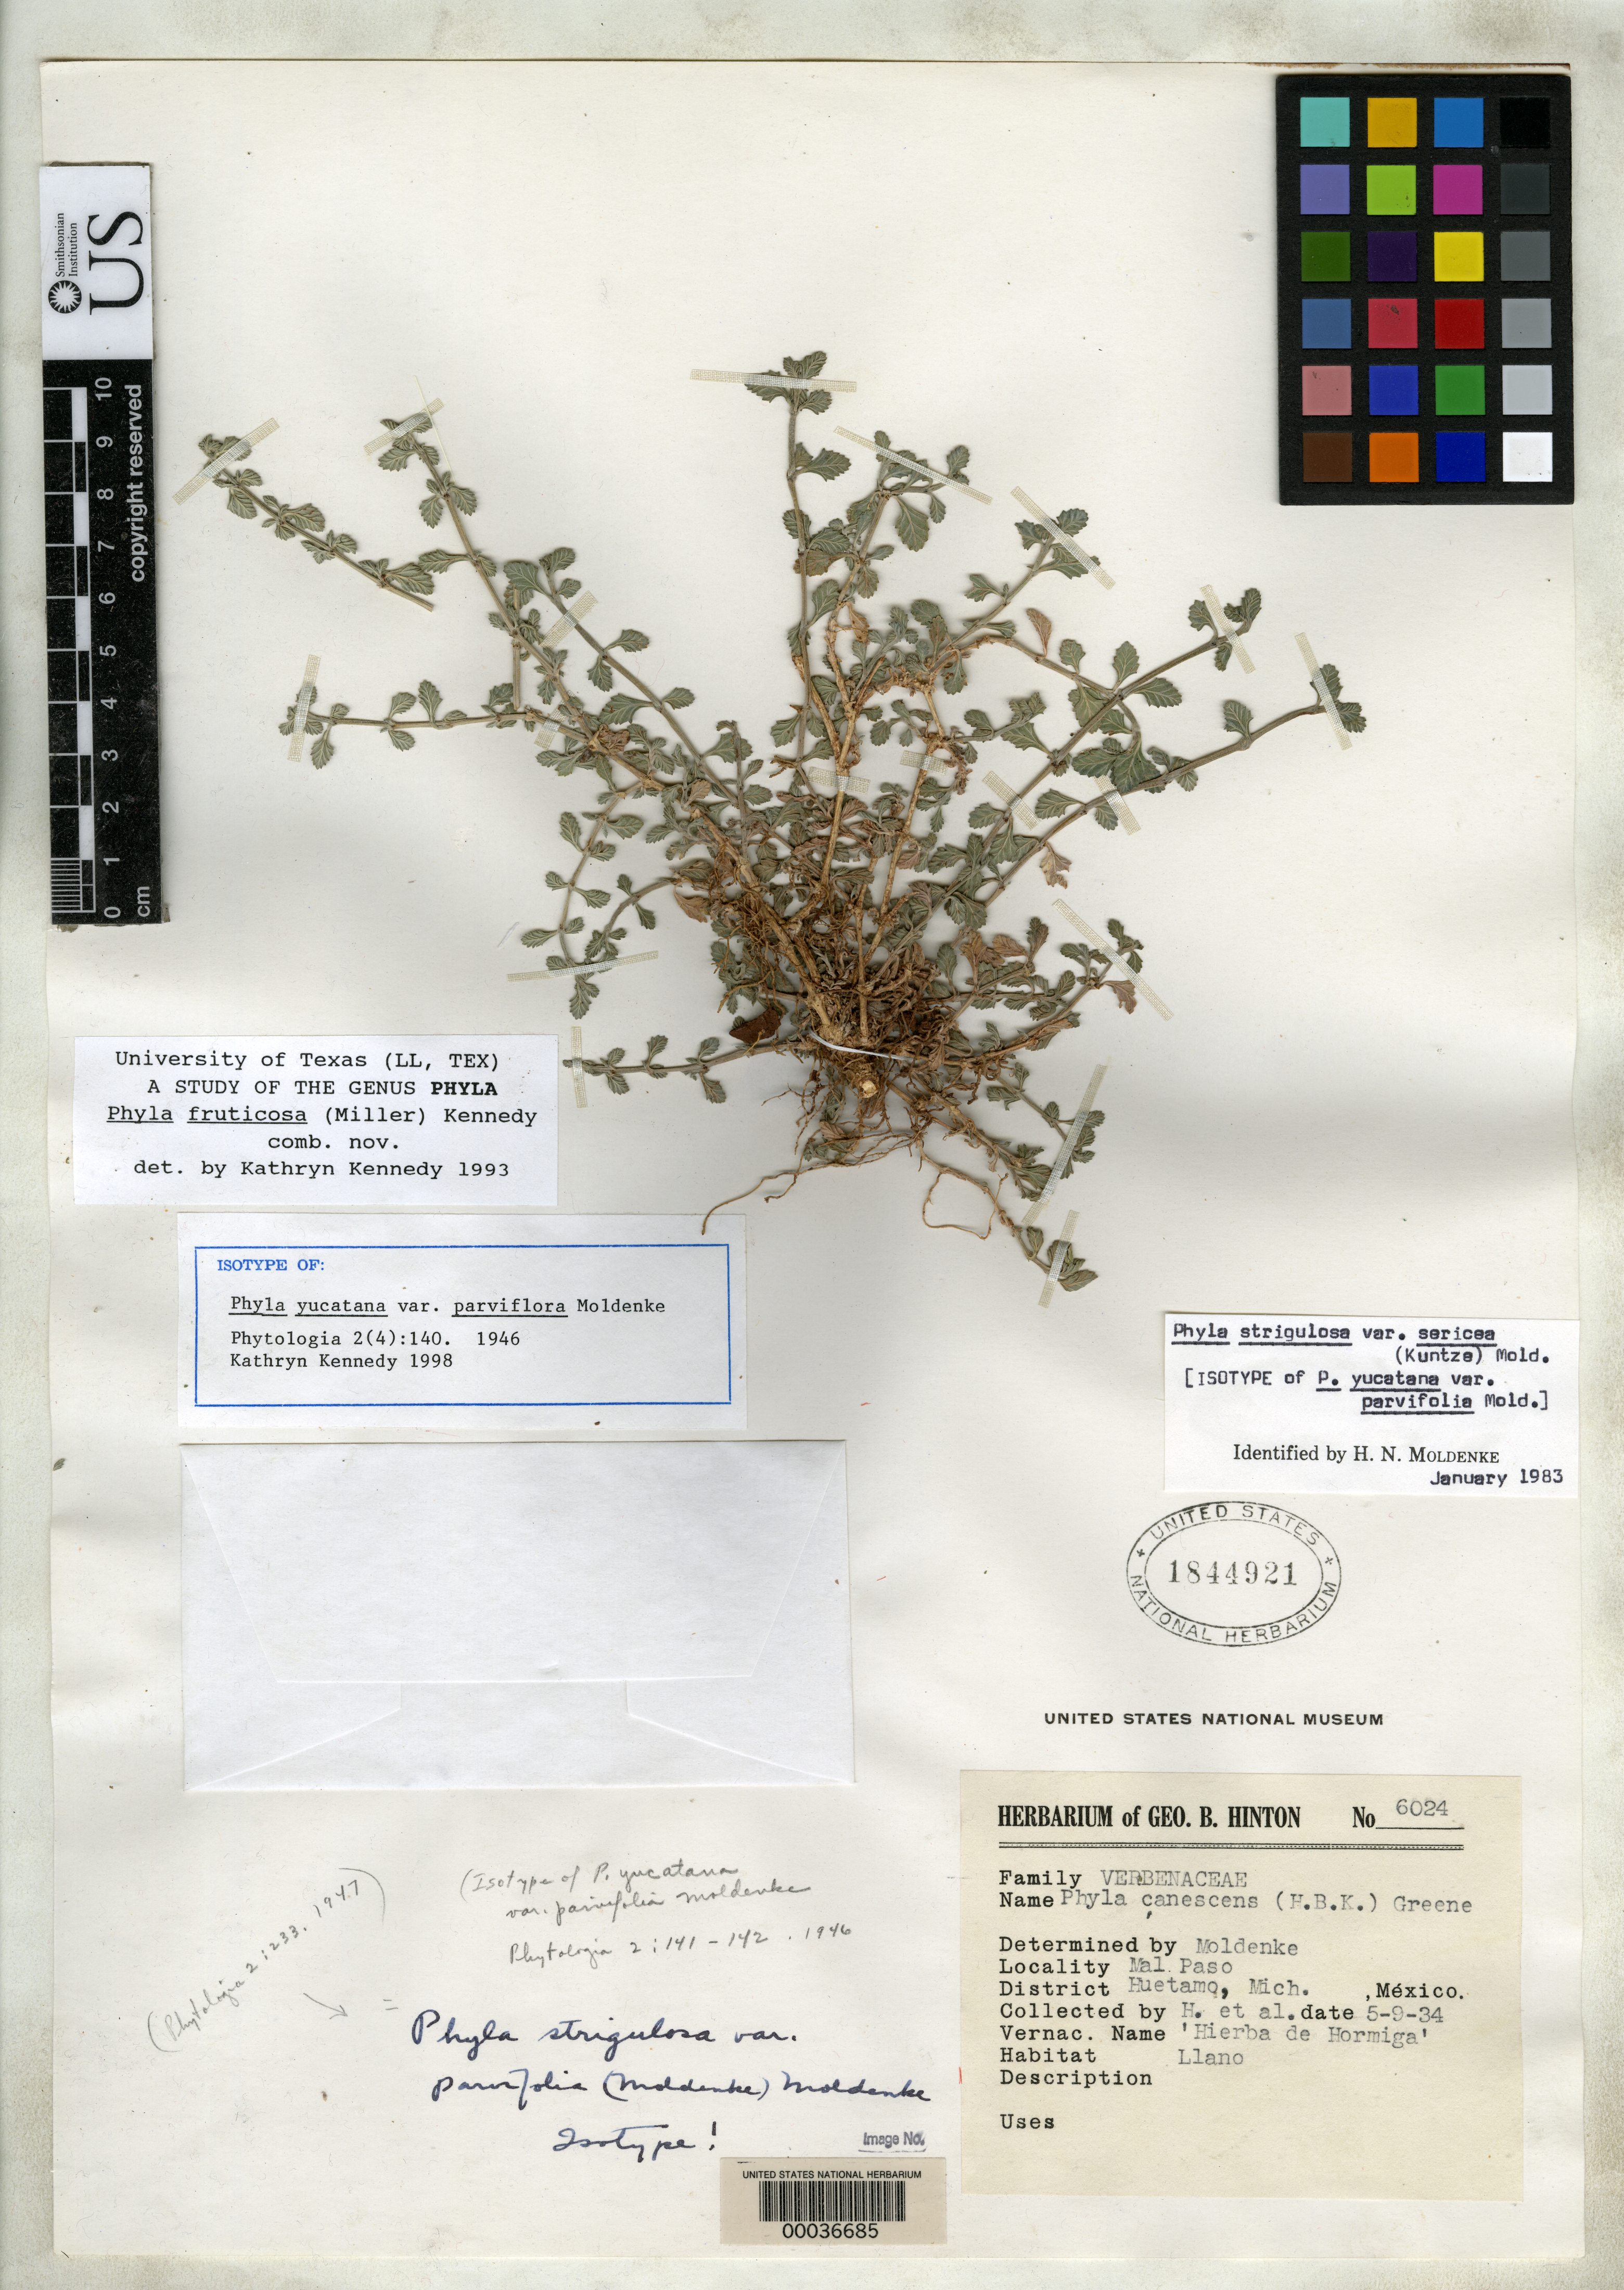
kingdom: Plantae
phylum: Tracheophyta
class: Magnoliopsida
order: Lamiales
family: Verbenaceae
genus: Phyla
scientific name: Phyla yucatana var. parvifolia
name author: Moldenke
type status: Isotype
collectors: G. B. Hinton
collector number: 6024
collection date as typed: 09 May 1934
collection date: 1934-05-09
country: Mexico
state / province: Michoacán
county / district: Huetamo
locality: Mal Paso.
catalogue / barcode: US 1844921